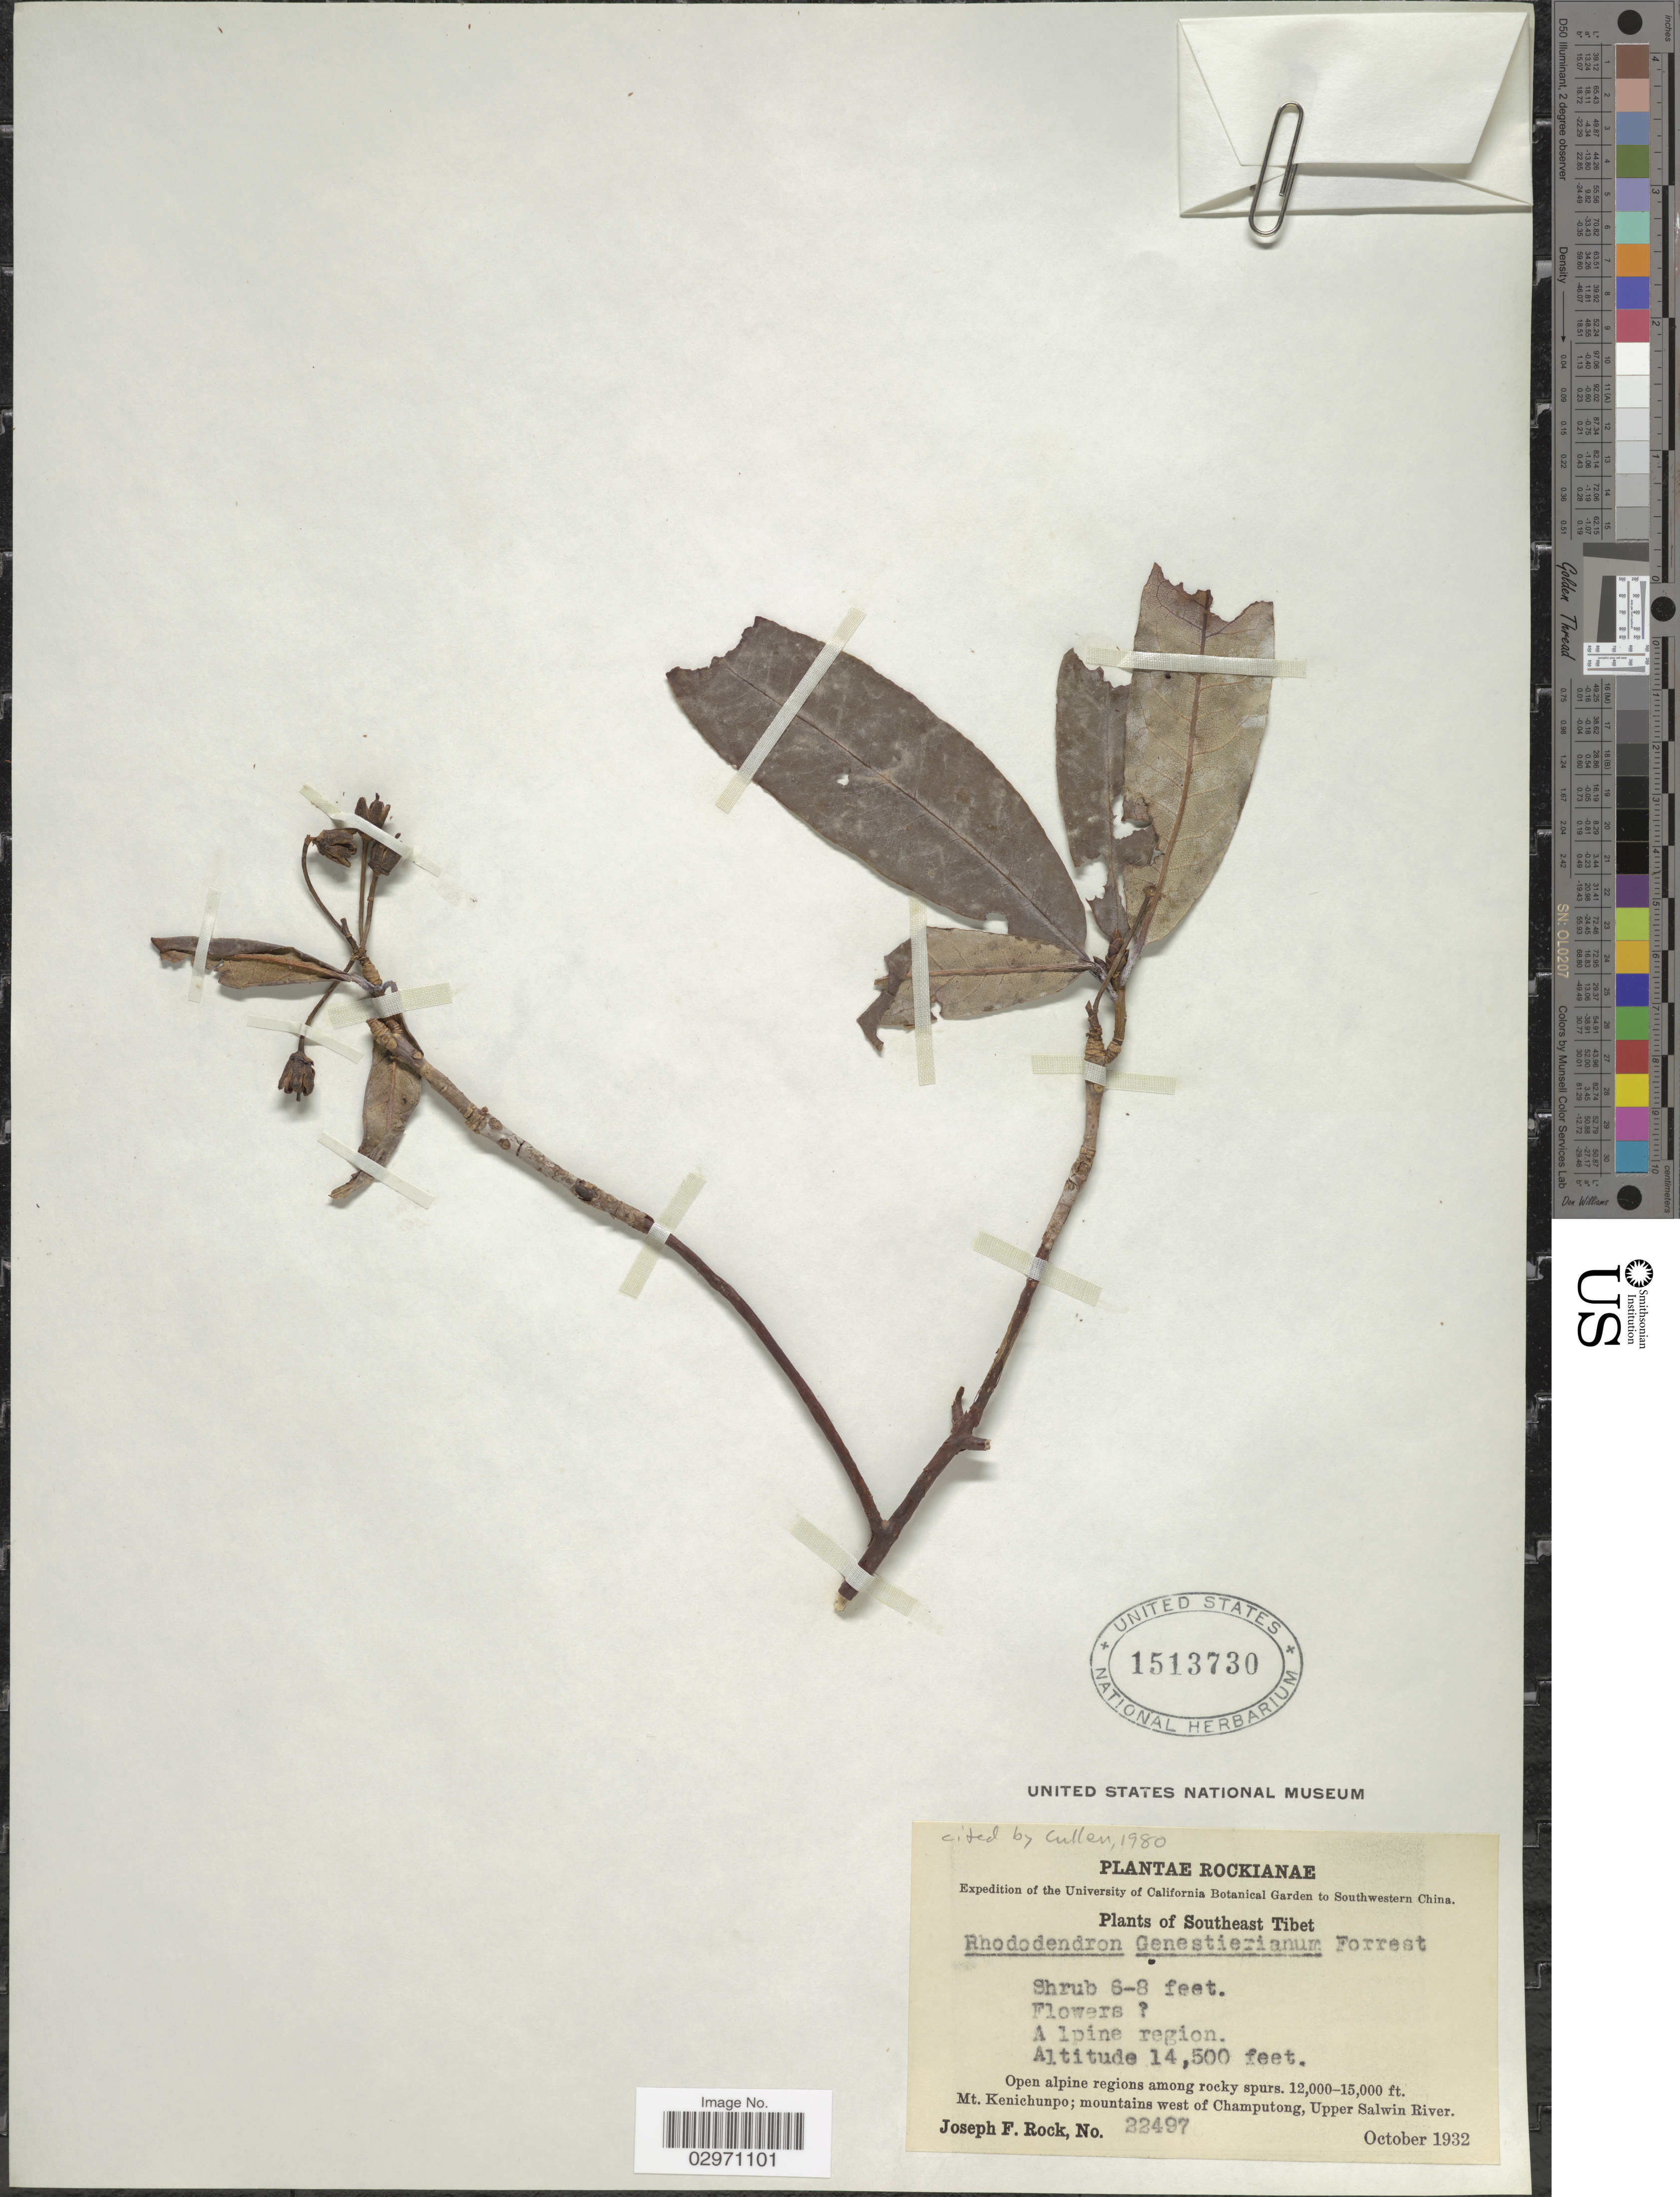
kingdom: Plantae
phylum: Tracheophyta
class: Magnoliopsida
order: Ericales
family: Ericaceae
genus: Rhododendron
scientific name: Rhododendron genestierianum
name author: Forrest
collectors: J. F. Rock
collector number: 22497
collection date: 1932-10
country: China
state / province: Xizang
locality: Southwestern China. Southeast Tibet. Alpine region. Open alpine regions among rocky spurs. Mt. Kenichunpo; mountains west of Champutong, Upper Salwin River.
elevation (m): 4420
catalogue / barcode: US 1513730